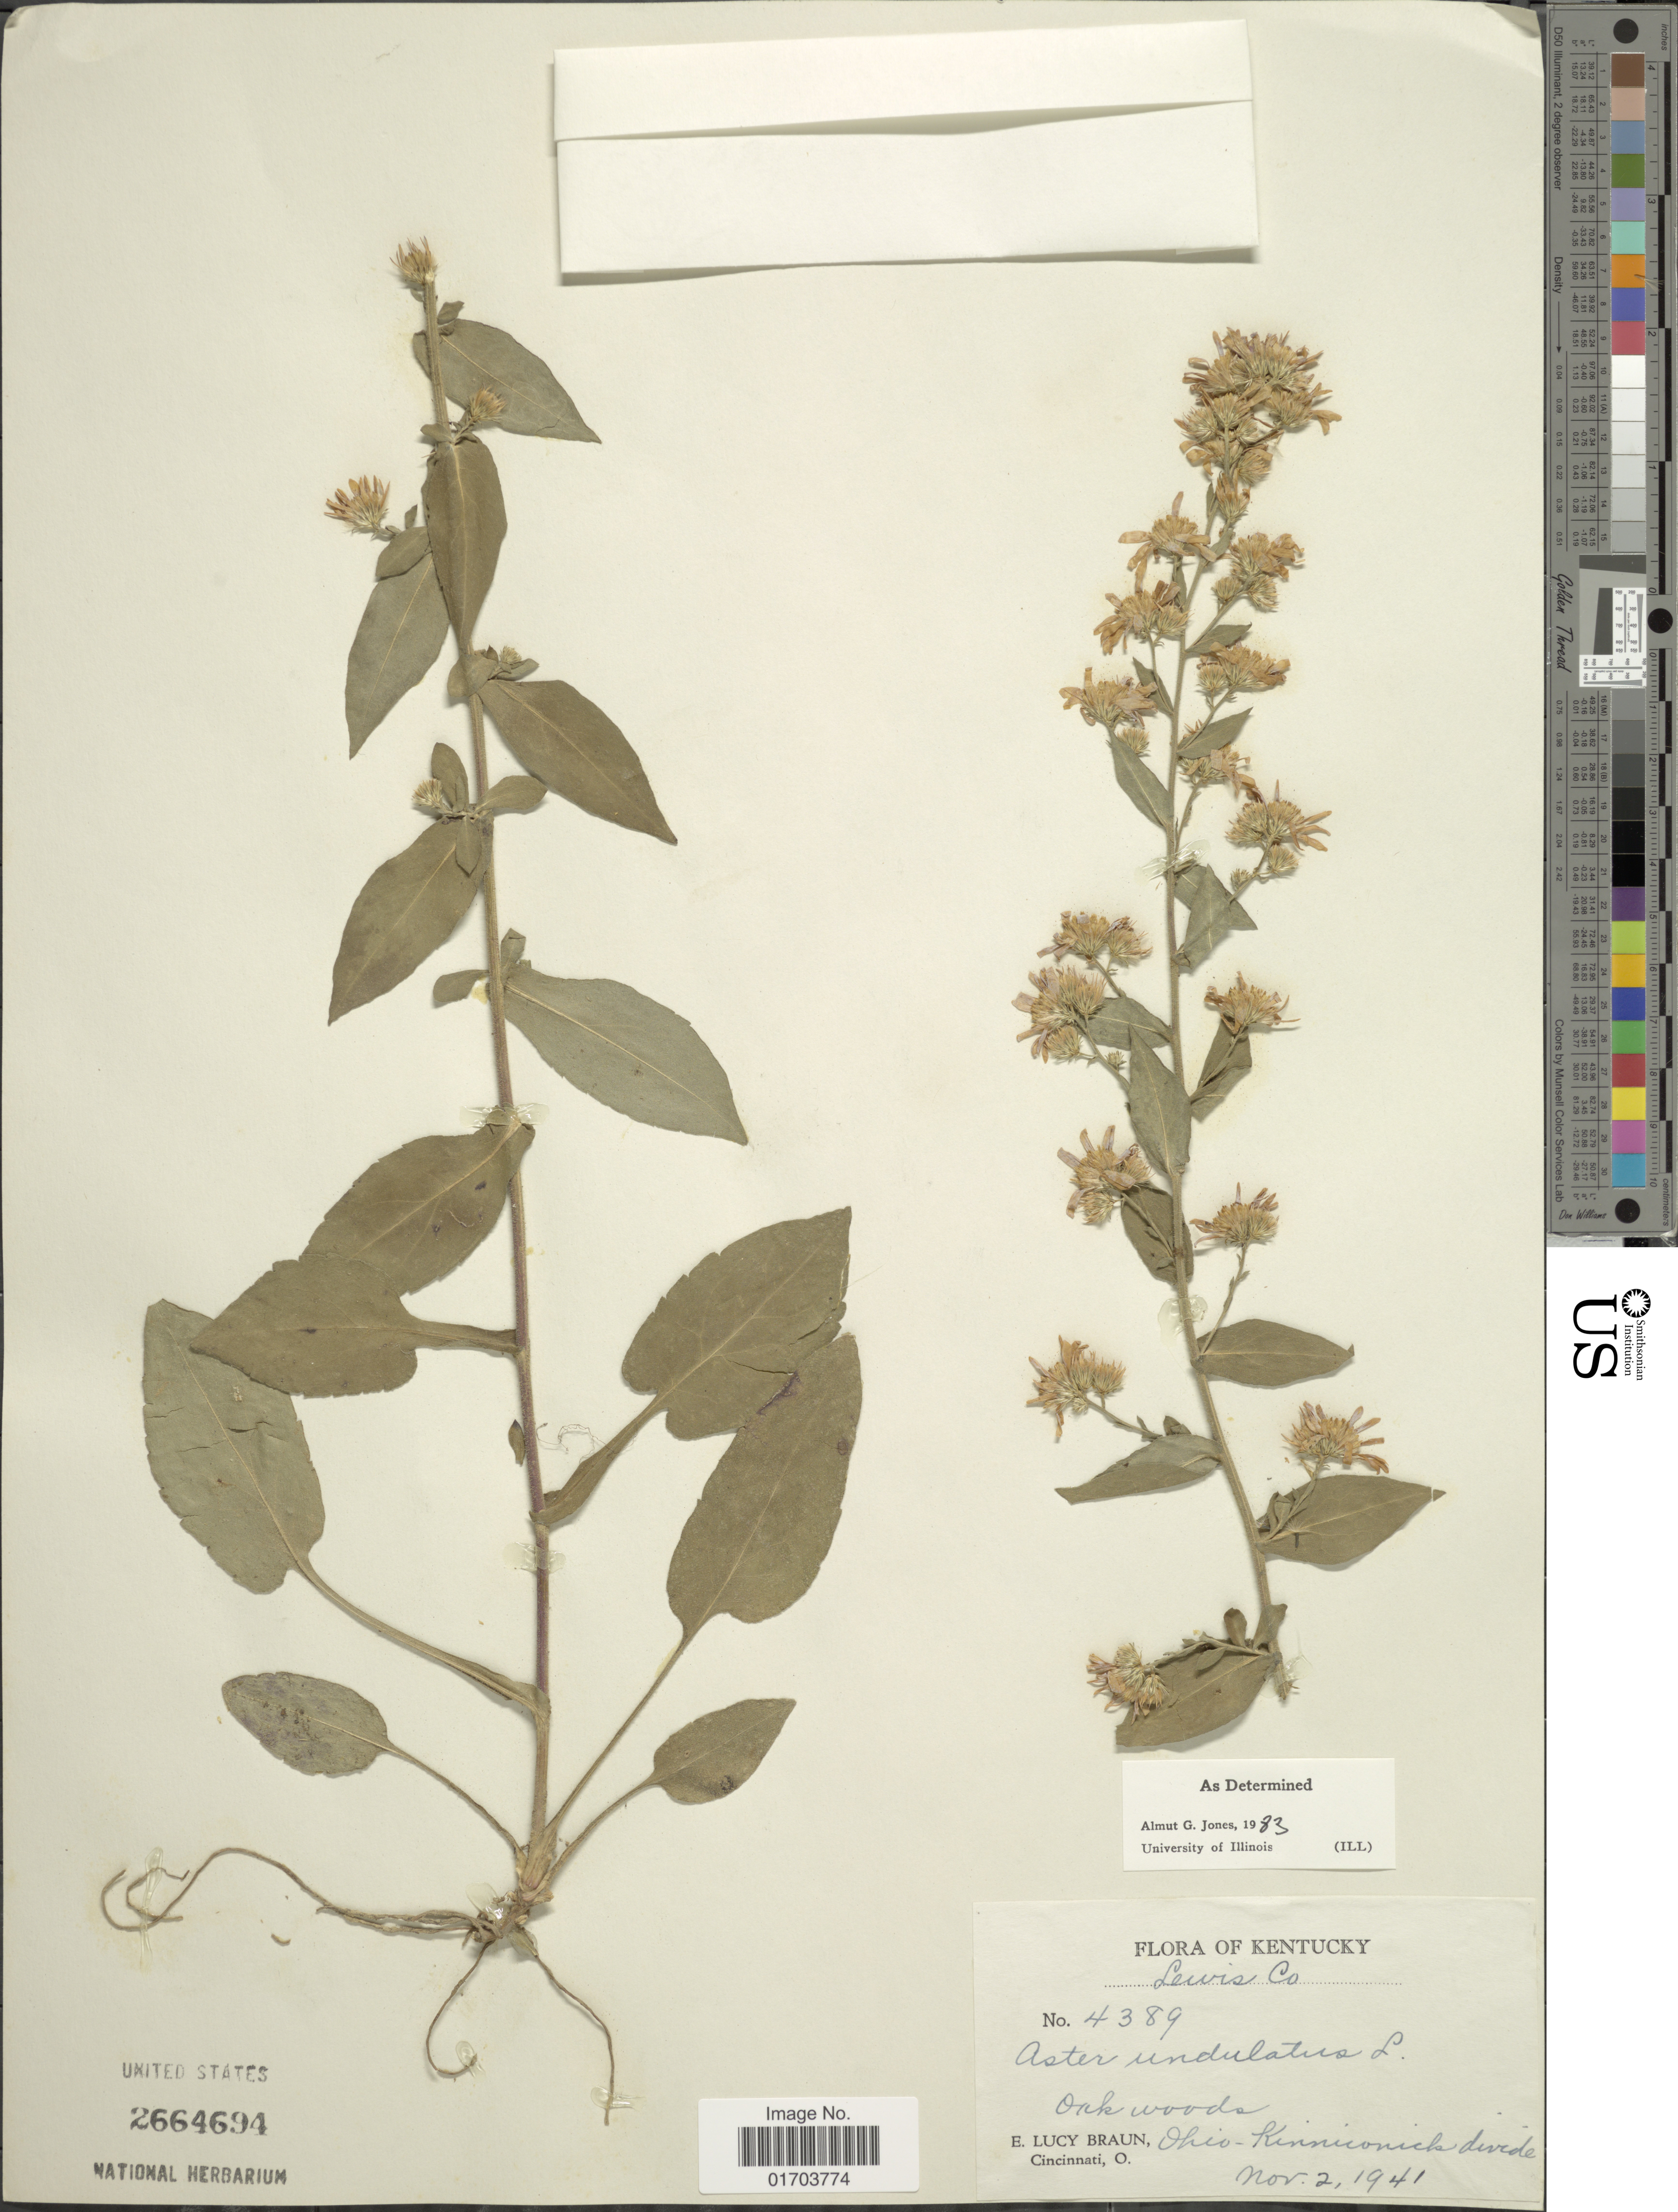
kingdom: Plantae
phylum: Tracheophyta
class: Magnoliopsida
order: Asterales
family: Asteraceae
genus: Symphyotrichum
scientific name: Symphyotrichum undulatum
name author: (L.) G.L. Nesom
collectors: E. L. Braun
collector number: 4389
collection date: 1941-11-02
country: United States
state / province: Kentucky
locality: Lewis Co, Oak woods, Ohio-Kinnuonick divide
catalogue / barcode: US 2664694